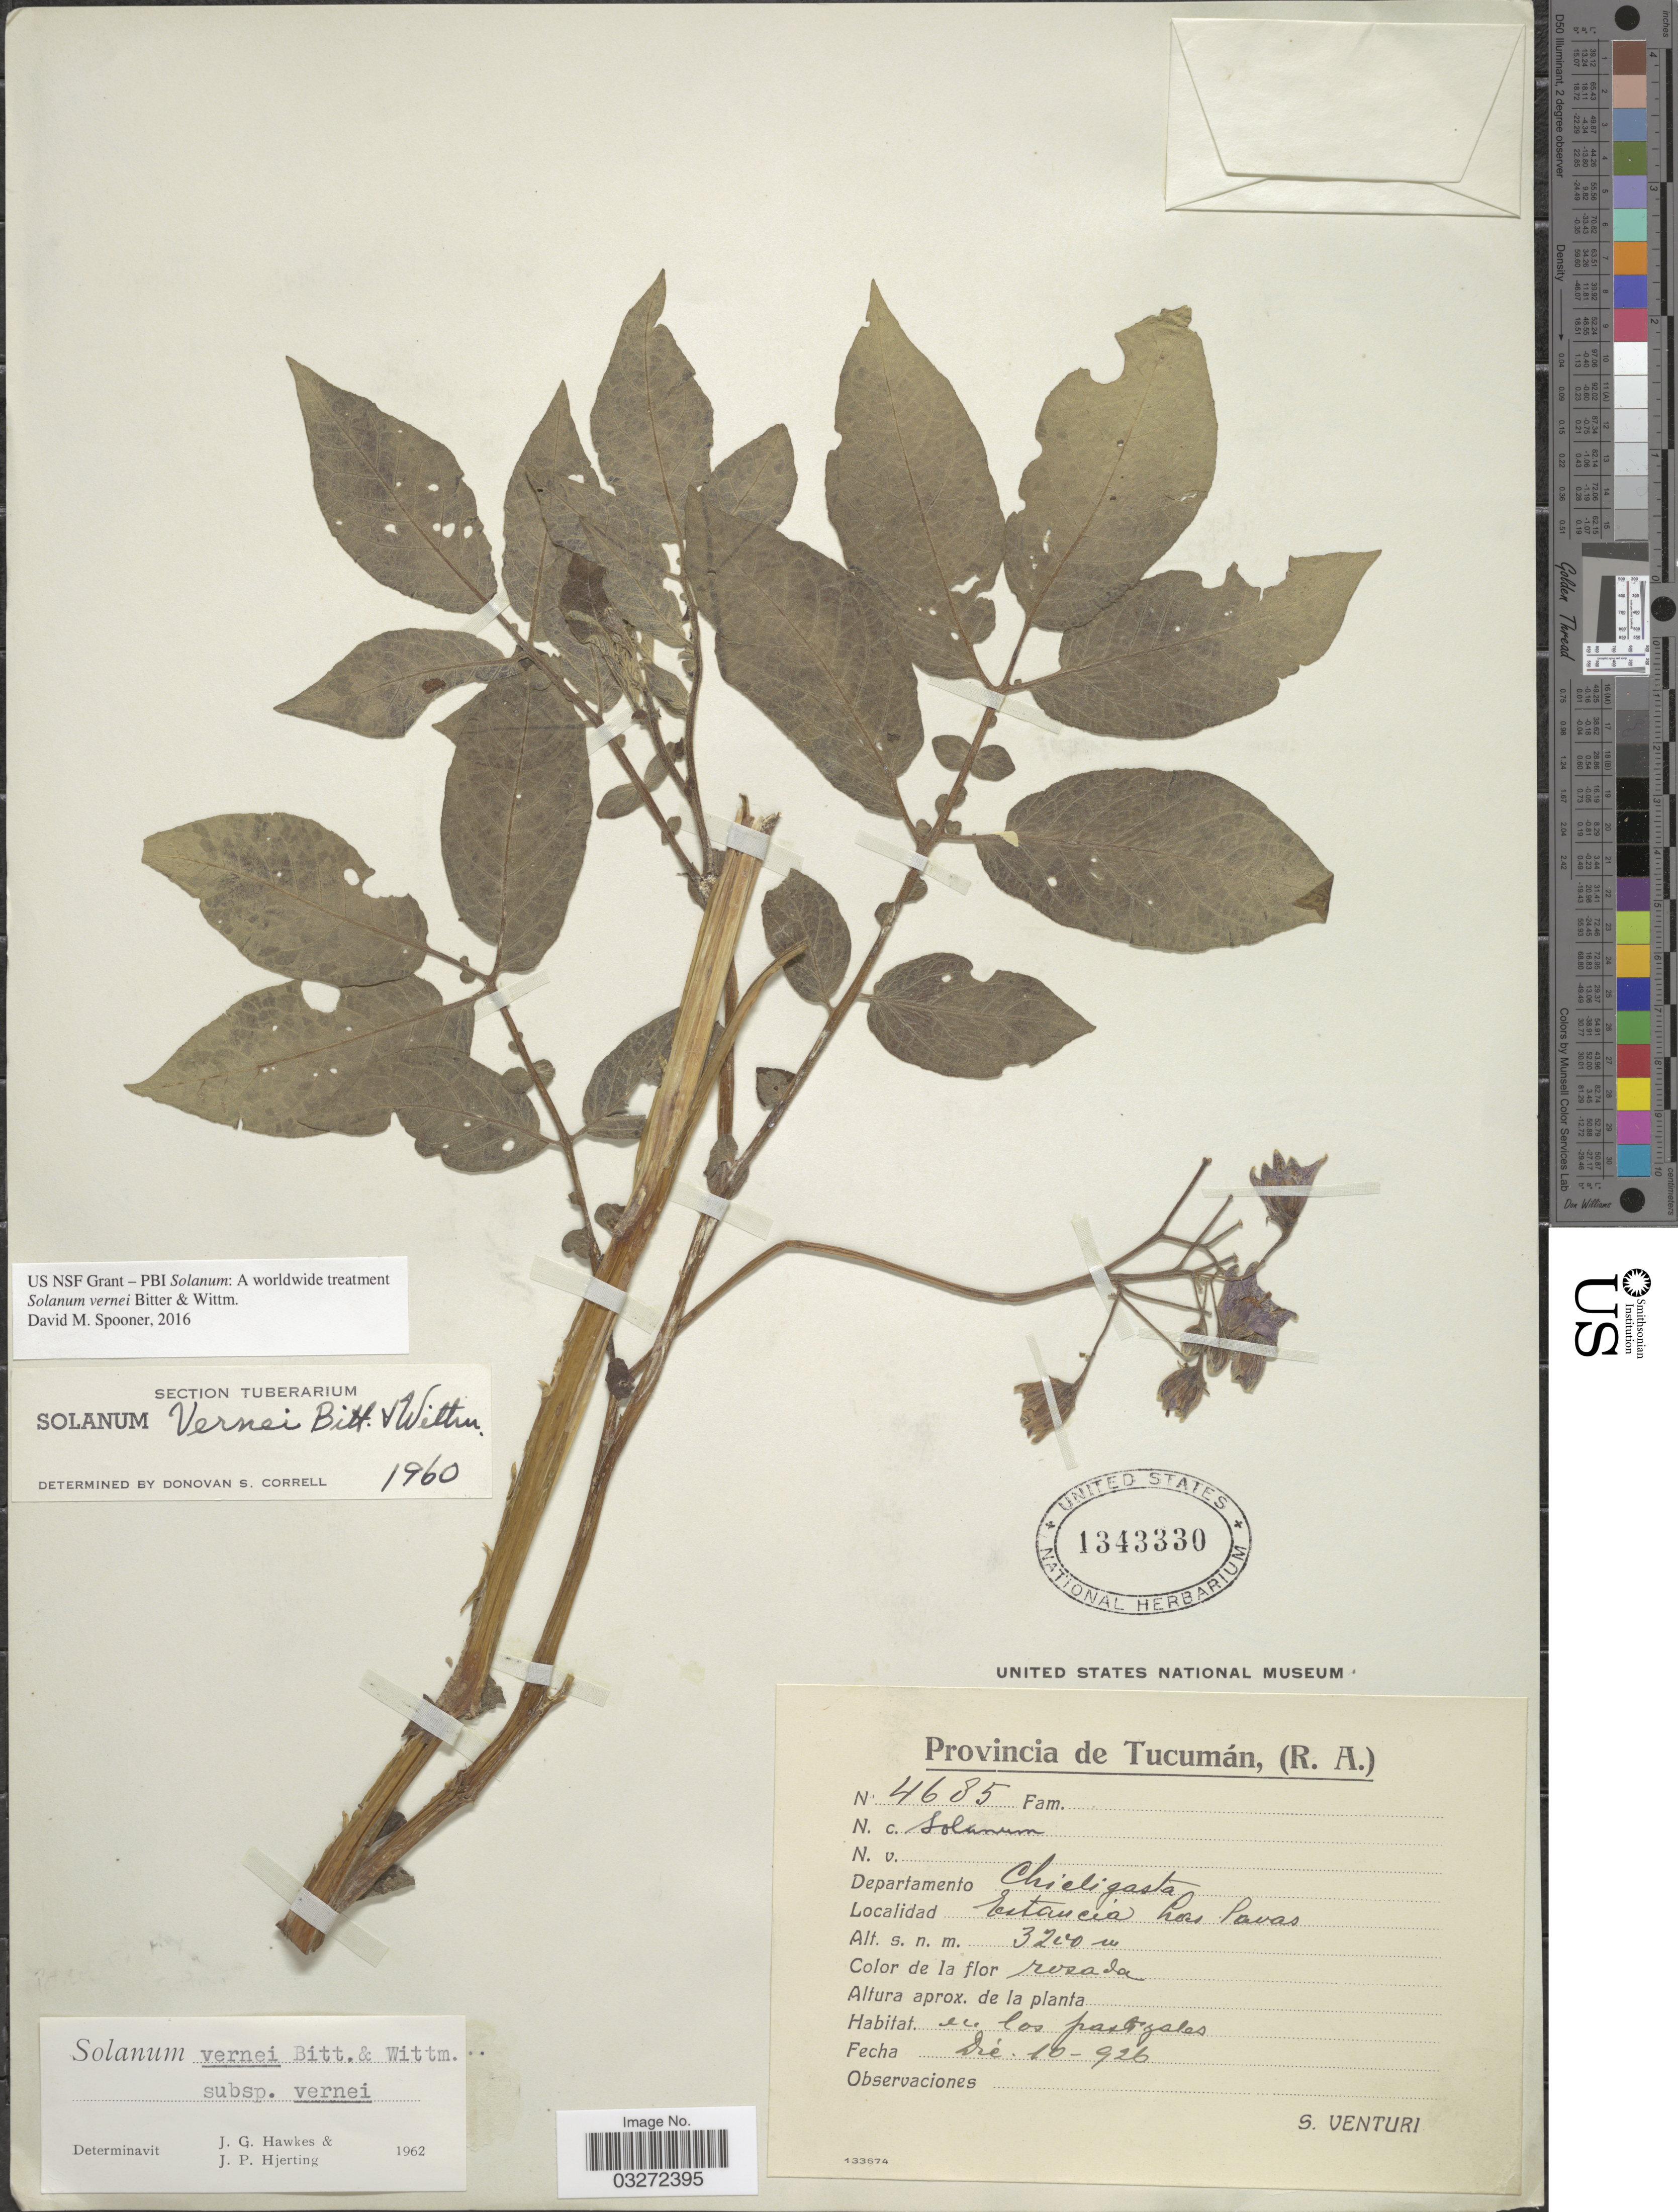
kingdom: Plantae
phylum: Tracheophyta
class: Magnoliopsida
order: Solanales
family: Solanaceae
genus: Solanum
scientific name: Solanum vernei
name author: Bitter & Wittm.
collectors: S. Venturi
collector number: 4685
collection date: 1926-12-10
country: Argentina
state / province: Tucuman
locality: Departamento Chicligasta, Estancia Las Pavas.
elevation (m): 3200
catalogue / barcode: US 1343330